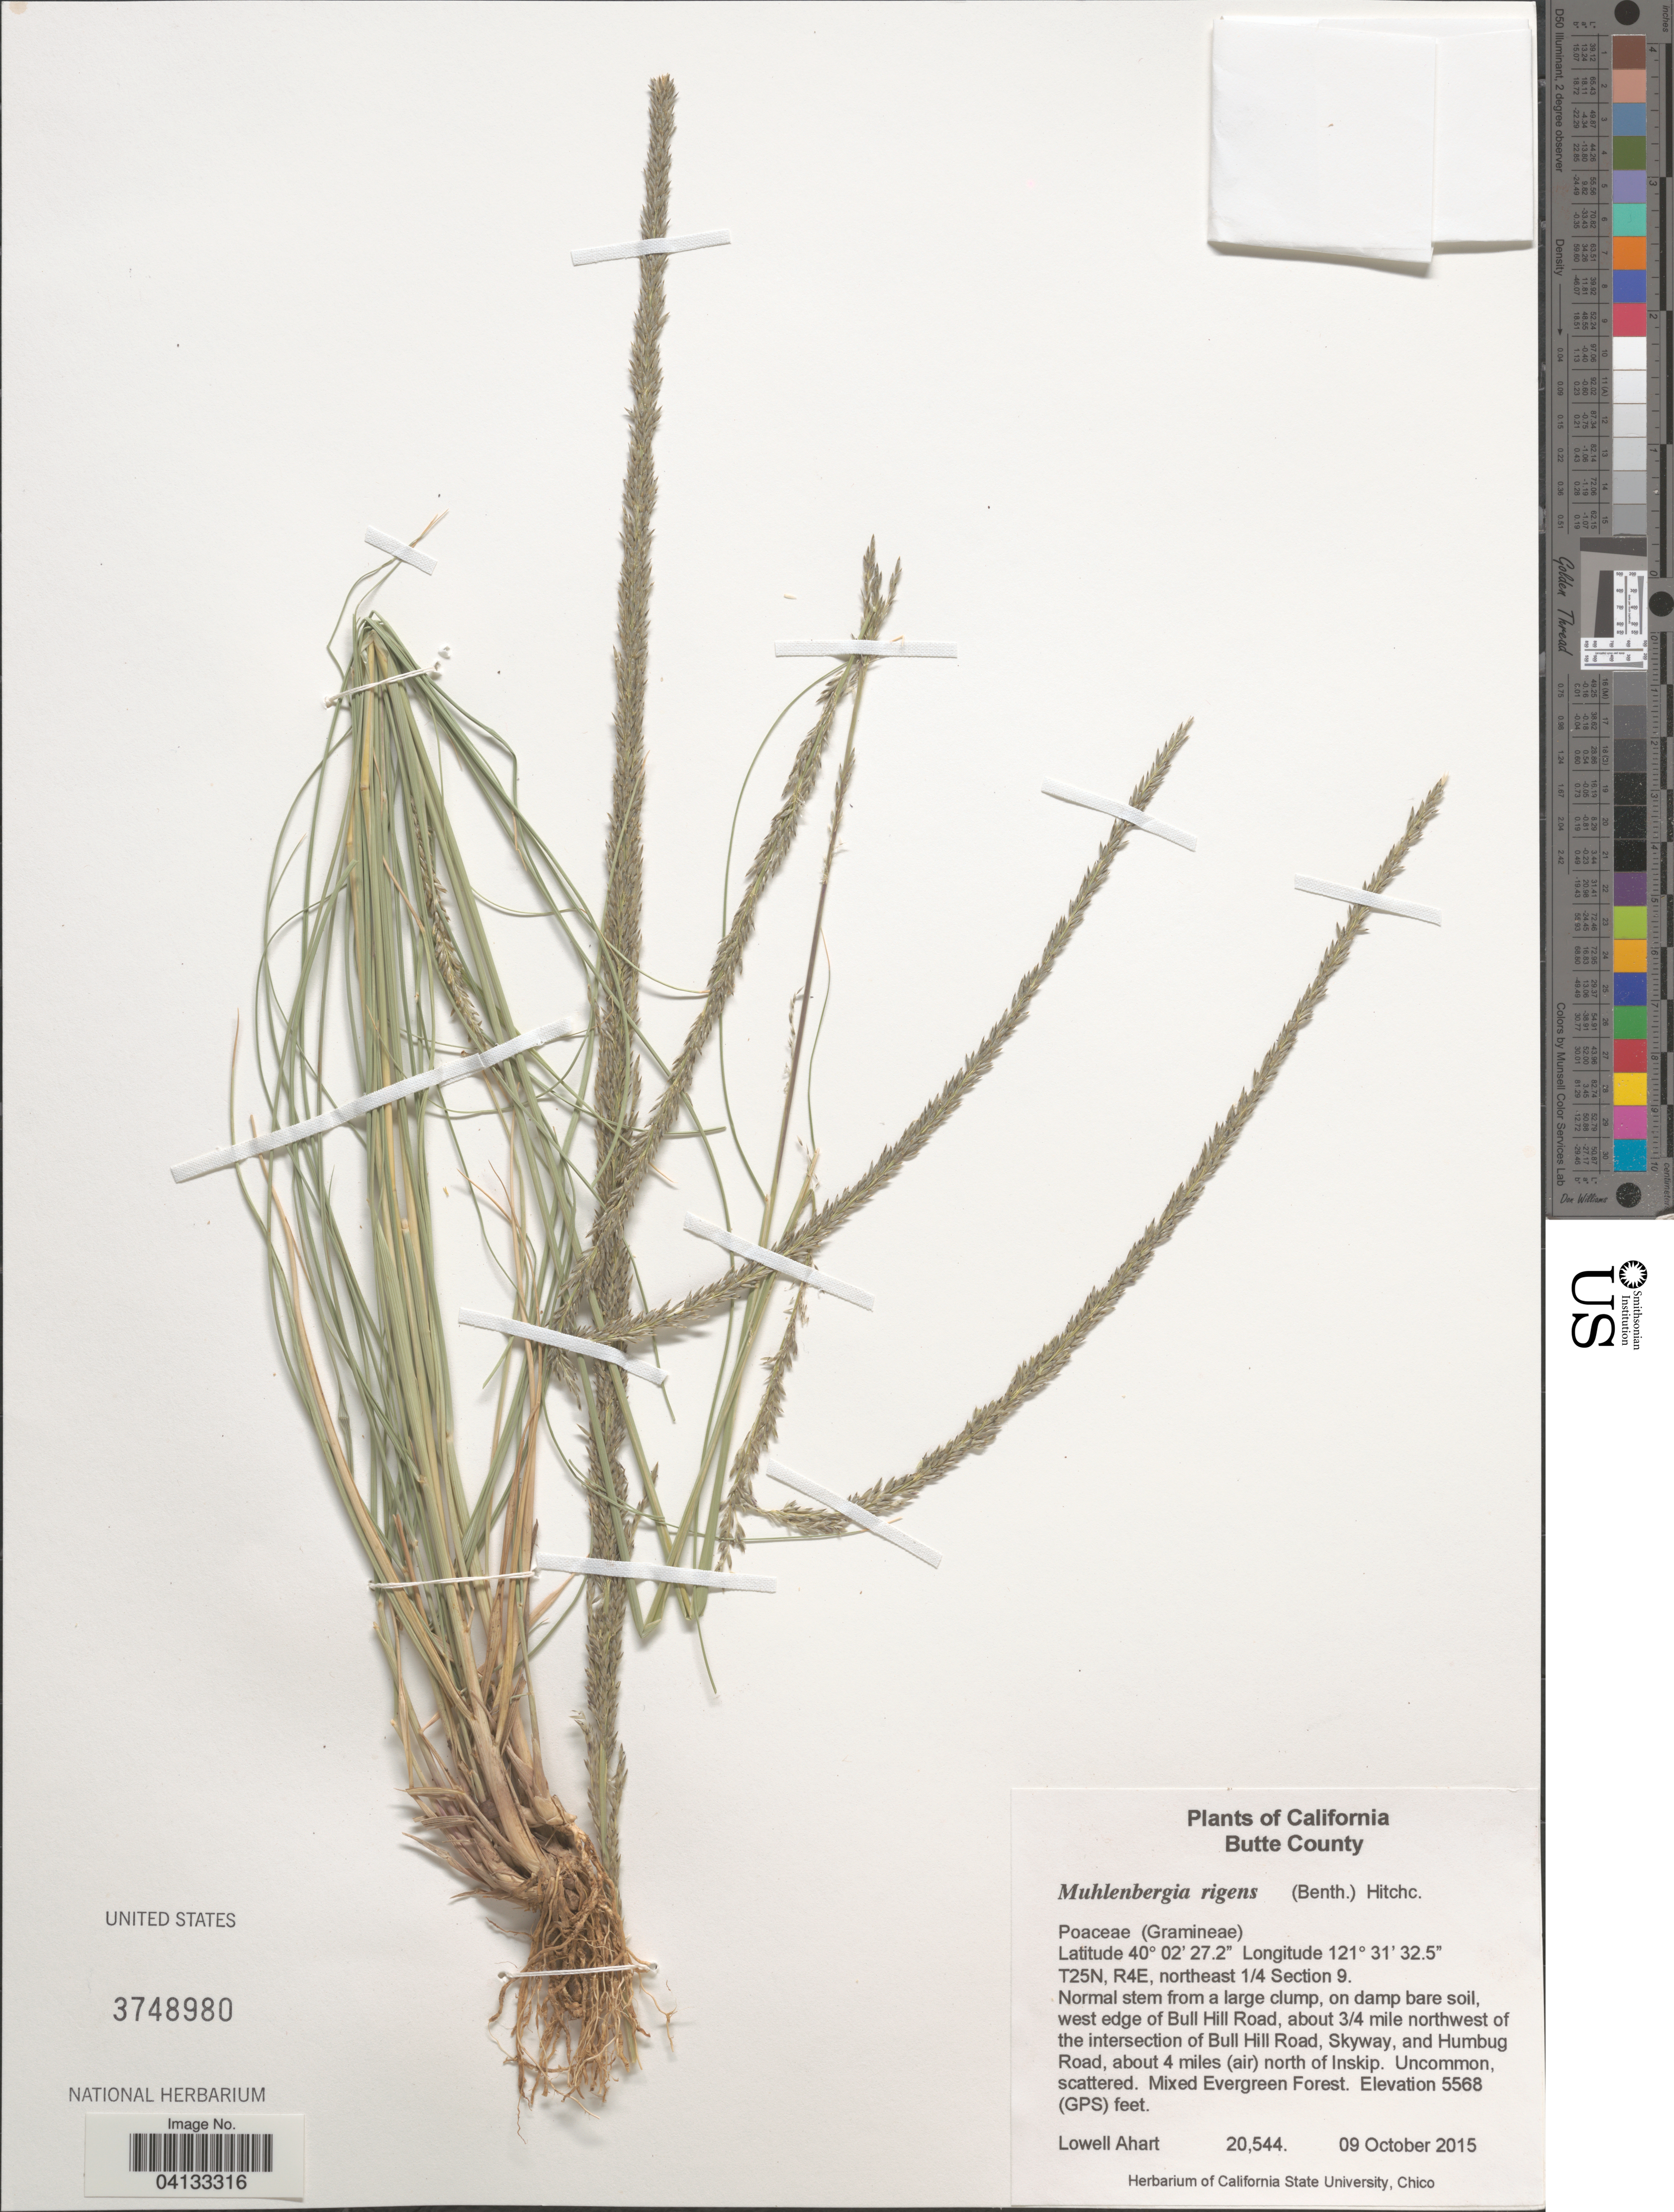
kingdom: Plantae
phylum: Tracheophyta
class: Liliopsida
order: Poales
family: Poaceae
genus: Muhlenbergia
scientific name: Muhlenbergia rigens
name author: (Benth.) Hitchc.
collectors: L. Ahart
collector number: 20544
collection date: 2015-10-09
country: United States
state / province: California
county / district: Butte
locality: Butte County. T25N, R4E, northeast 1/4 Section 9. West edge of Bull Hill Road, about 3/4 mile northwest of the intersection of Bull Hill Road, Skyway, and Humbug Road, about 4 miles (air) north of Inskip.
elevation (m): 1697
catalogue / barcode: US 3748980